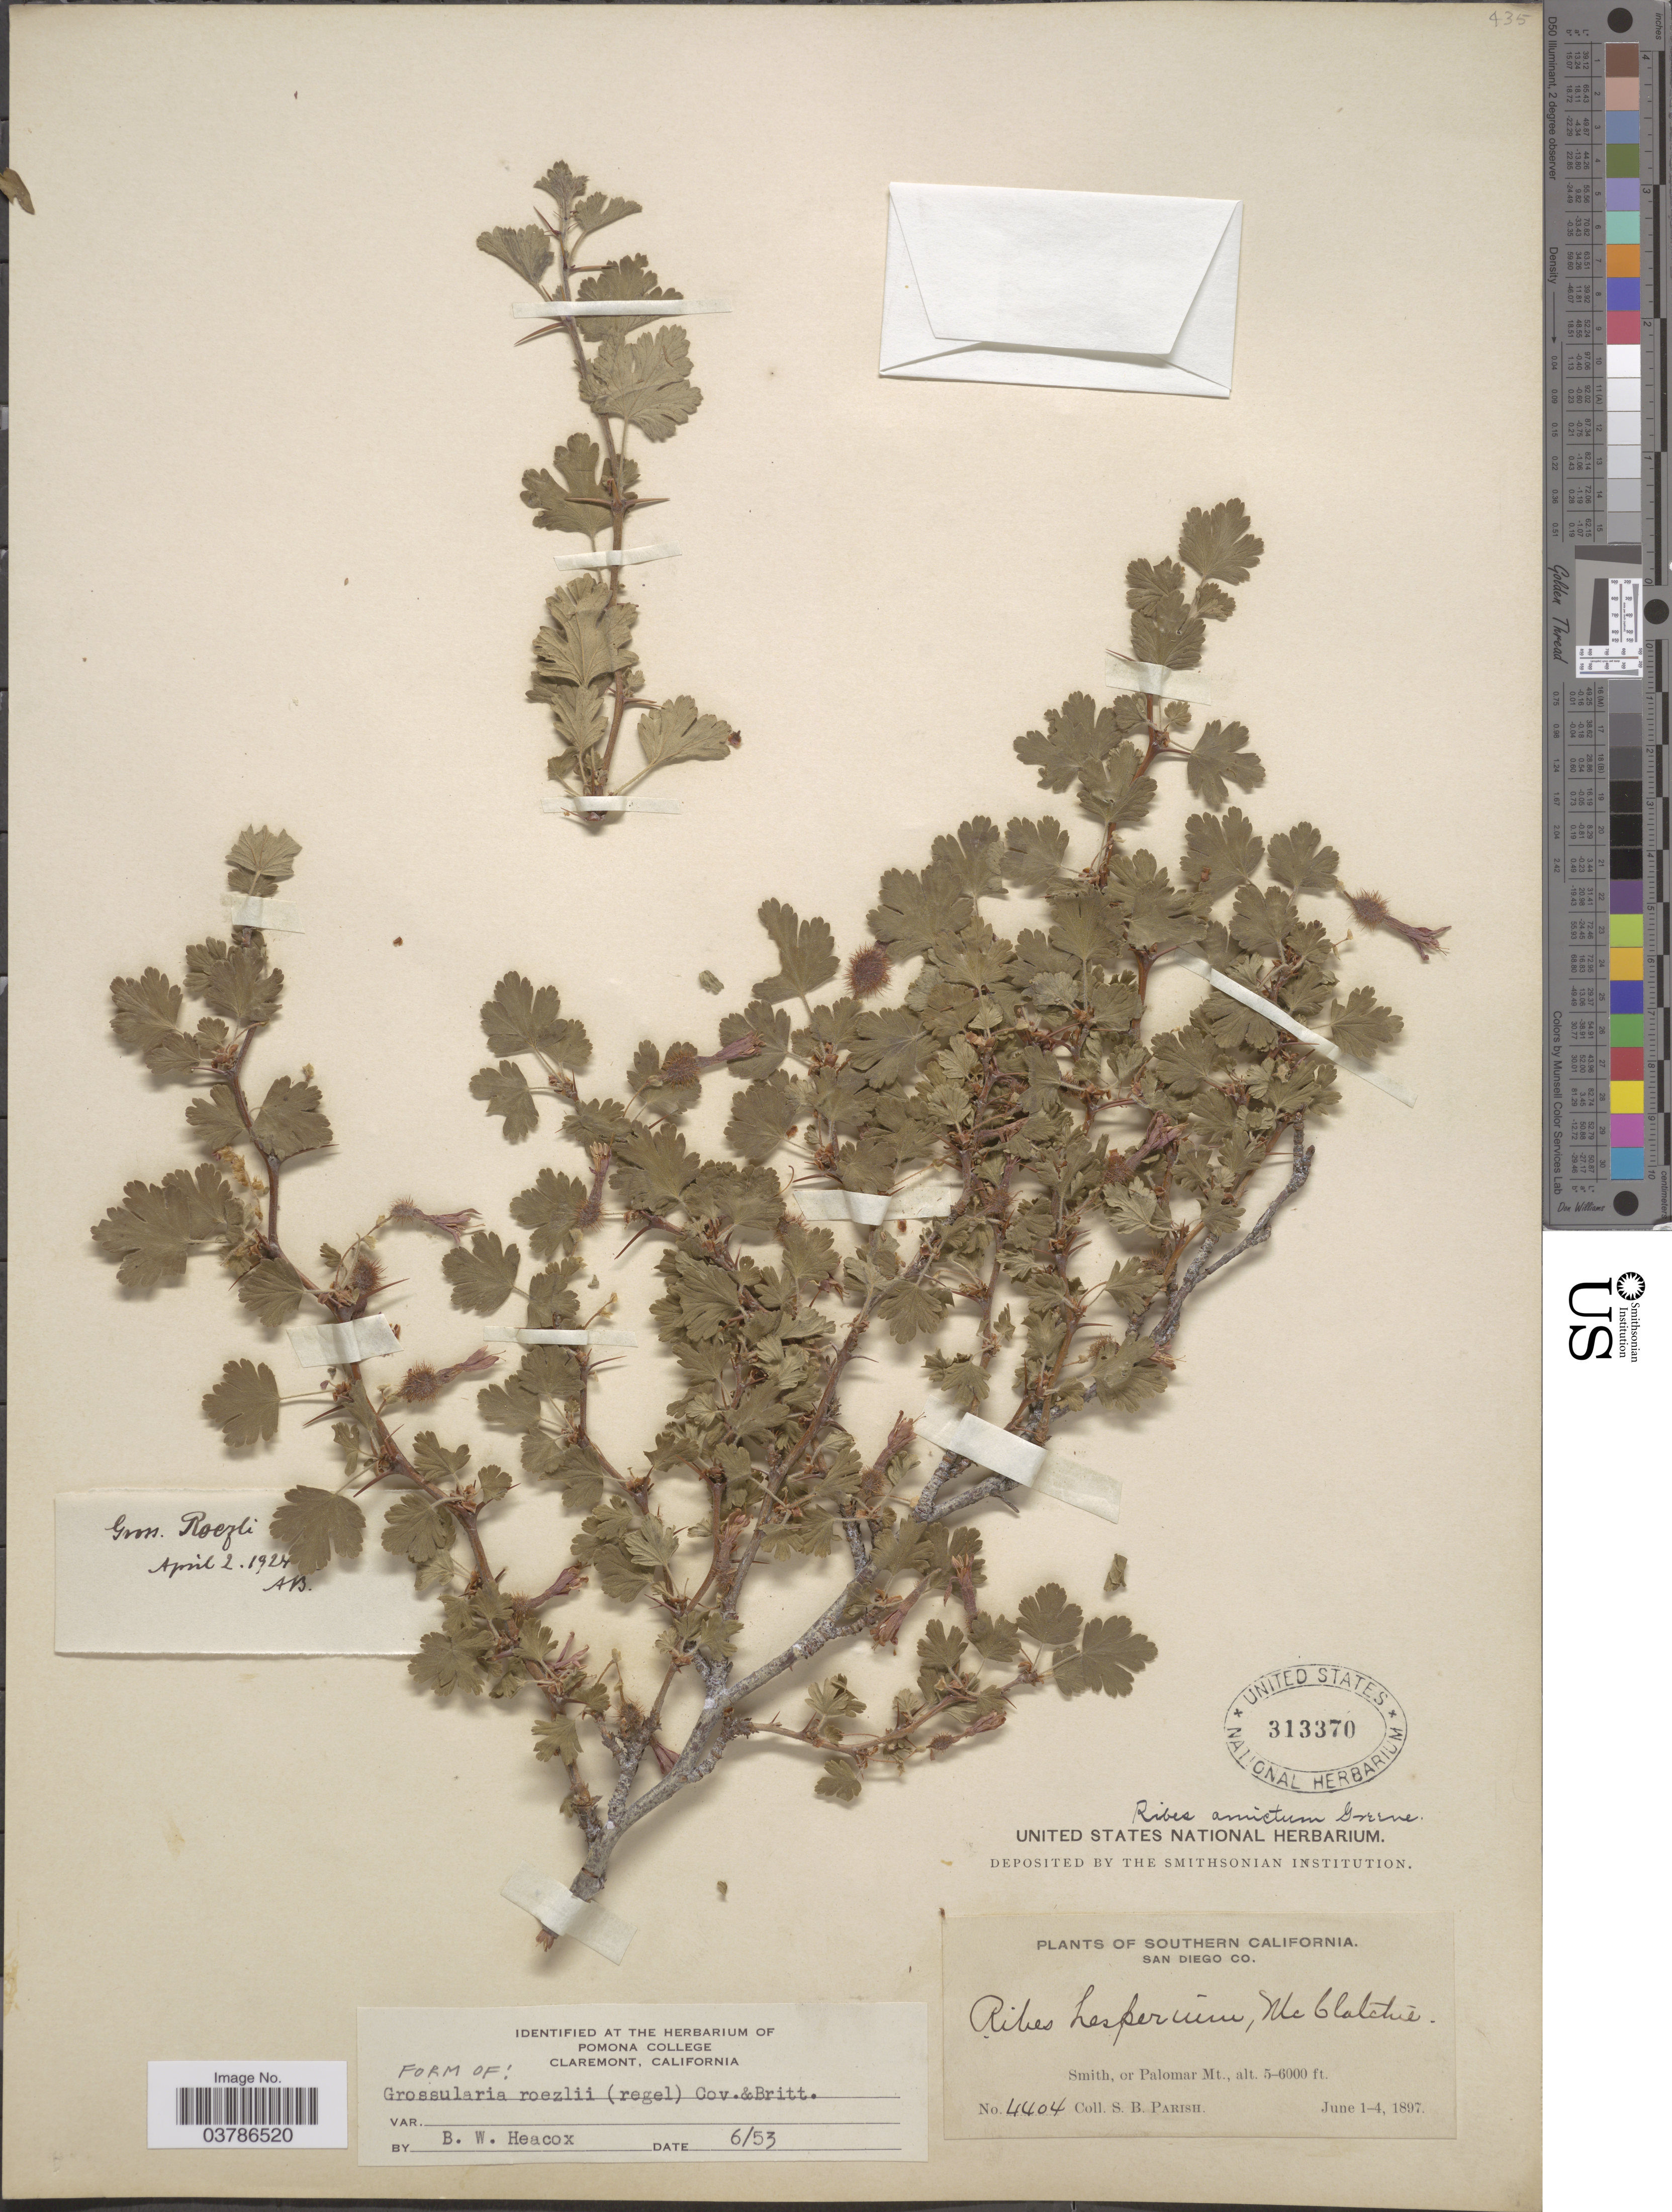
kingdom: Plantae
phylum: Tracheophyta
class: Magnoliopsida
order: Saxifragales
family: Grossulariaceae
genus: Ribes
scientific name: Ribes roezlii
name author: Regel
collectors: S. B. Parish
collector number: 4404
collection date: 1897-06-01/1897-06-04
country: United States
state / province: California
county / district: San Diego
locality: Southern California. San Diego Co. Smith, or Palomar Mt.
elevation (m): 1524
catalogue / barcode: US 313370